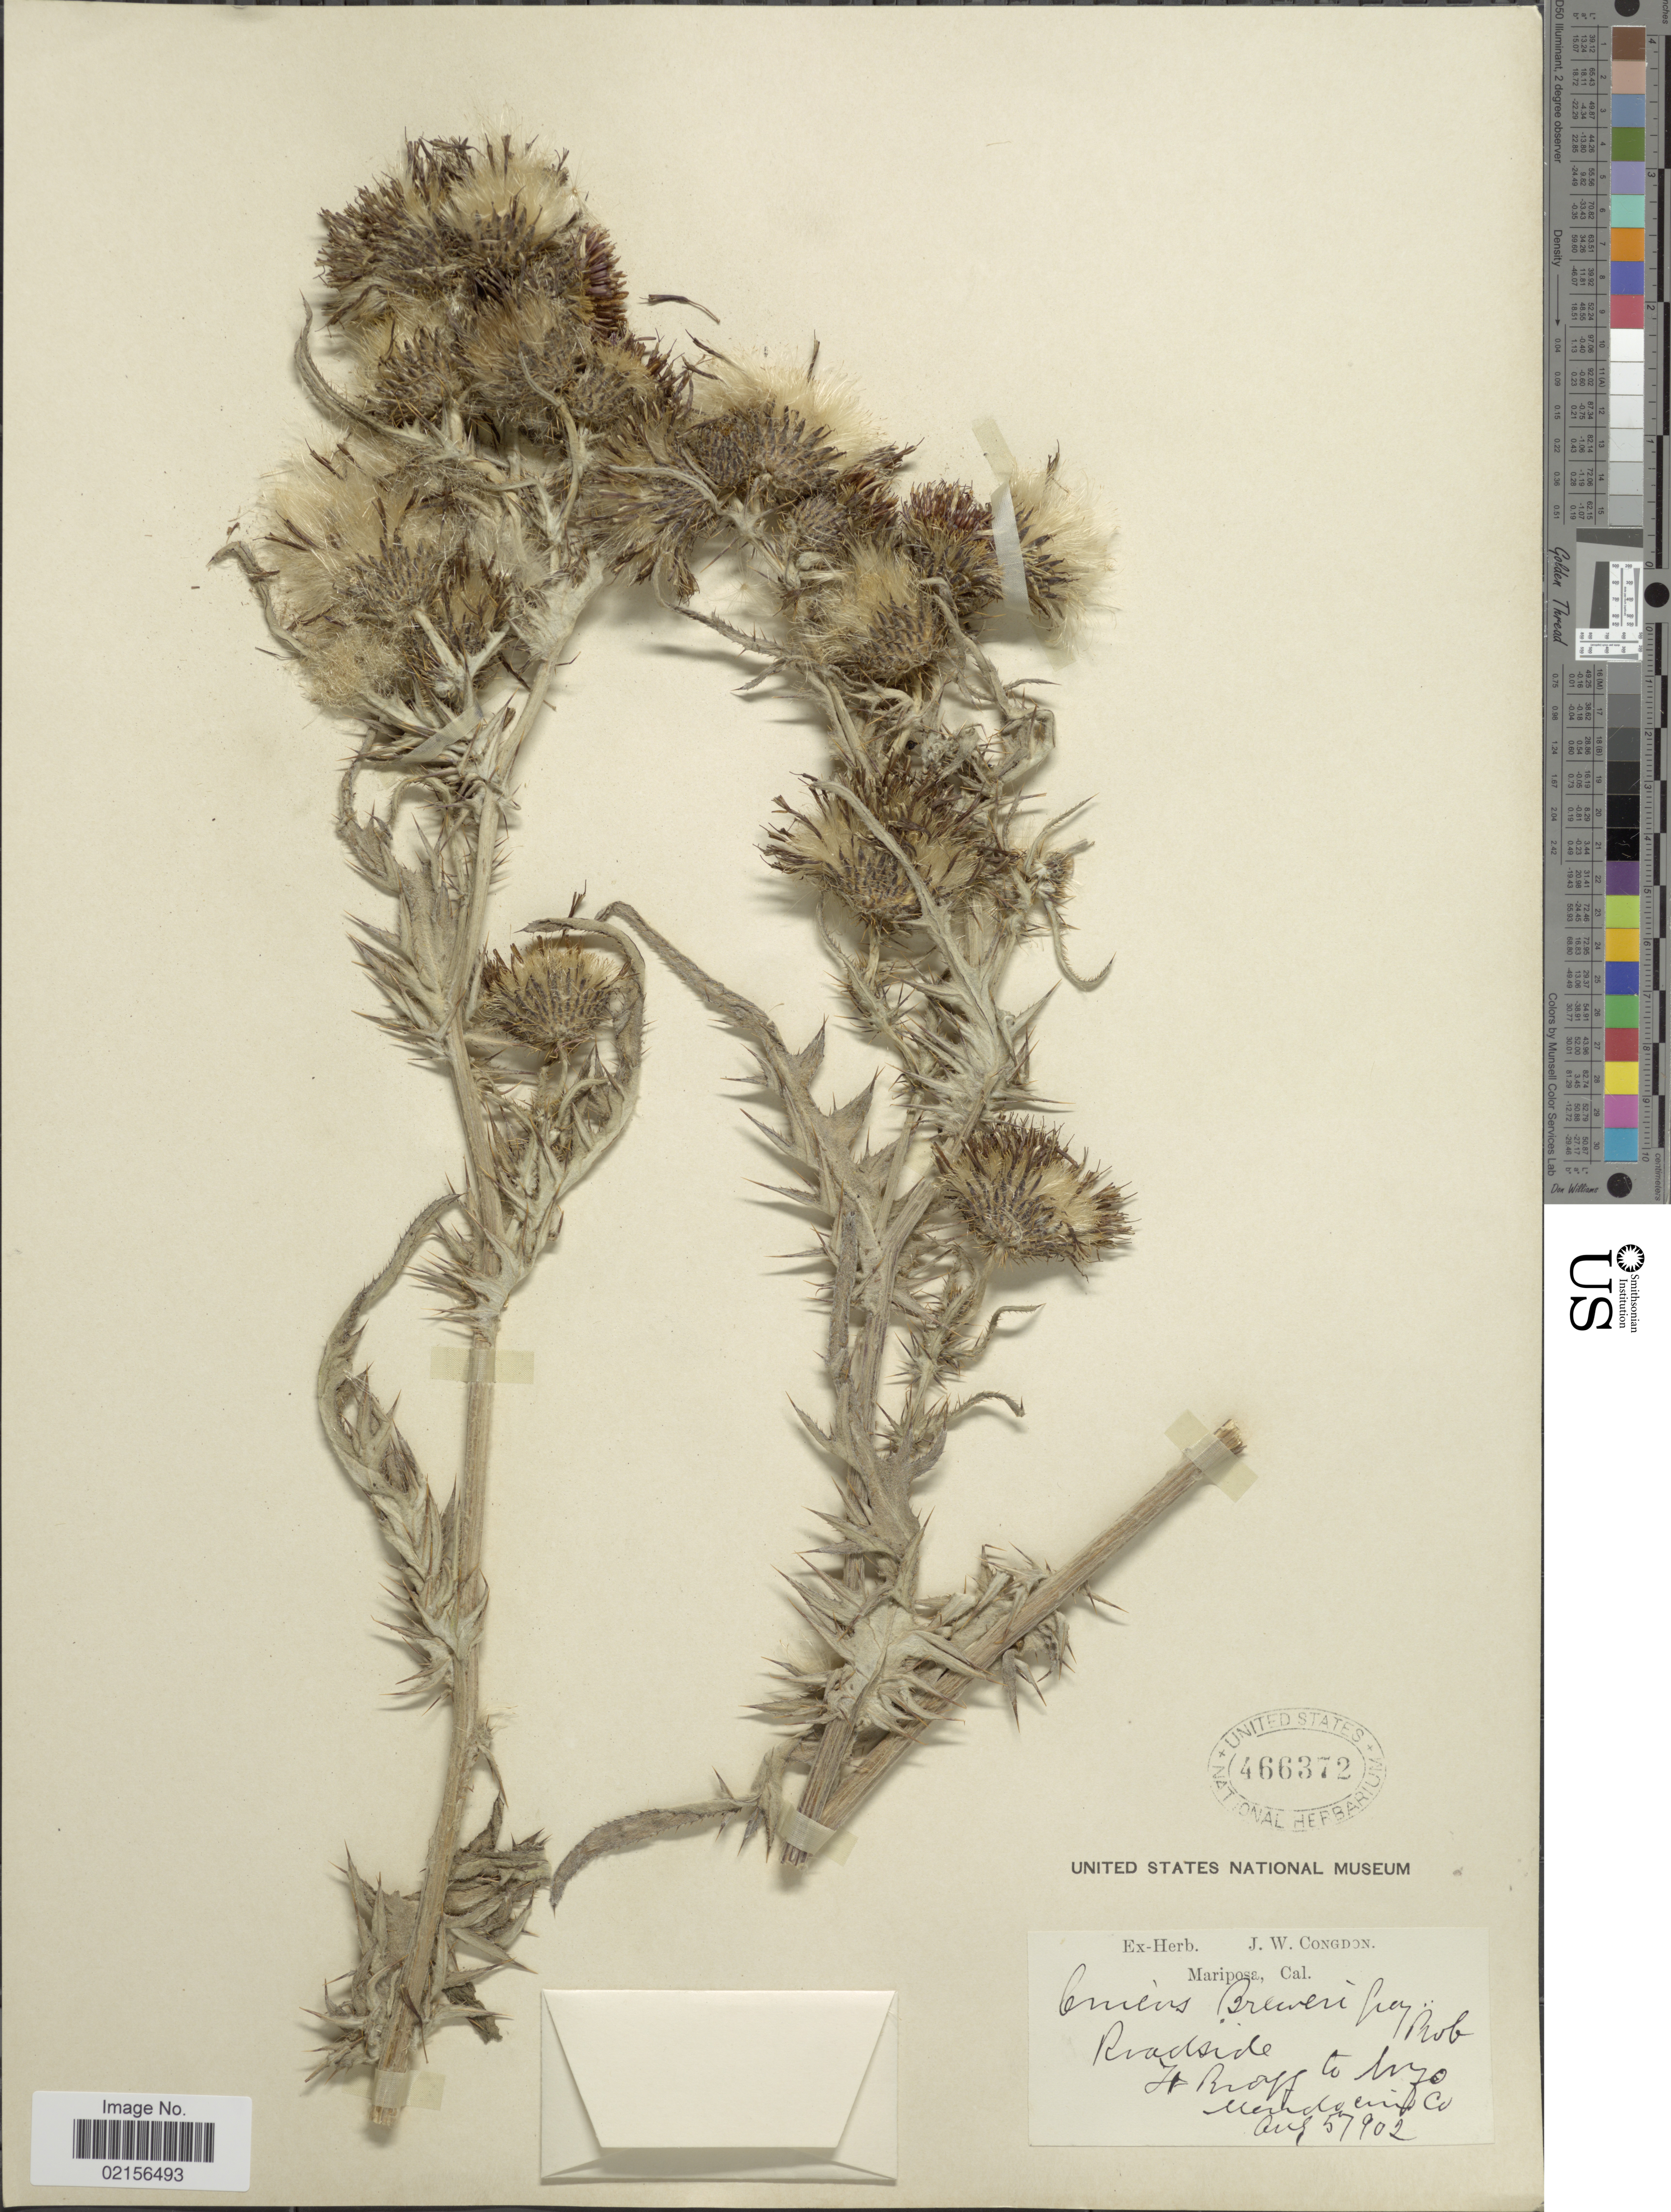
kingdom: Plantae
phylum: Tracheophyta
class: Magnoliopsida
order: Asterales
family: Asteraceae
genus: Cirsium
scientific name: Cirsium douglasii var. breweri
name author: (A. Gray) D.J. Keil & C.E. Turner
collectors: J. W. Congdon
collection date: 1902-08-05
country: United States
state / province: California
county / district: Mendocino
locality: Mariposa, Roadside, In Riaff to Inyo Mendocino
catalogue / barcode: US 466372